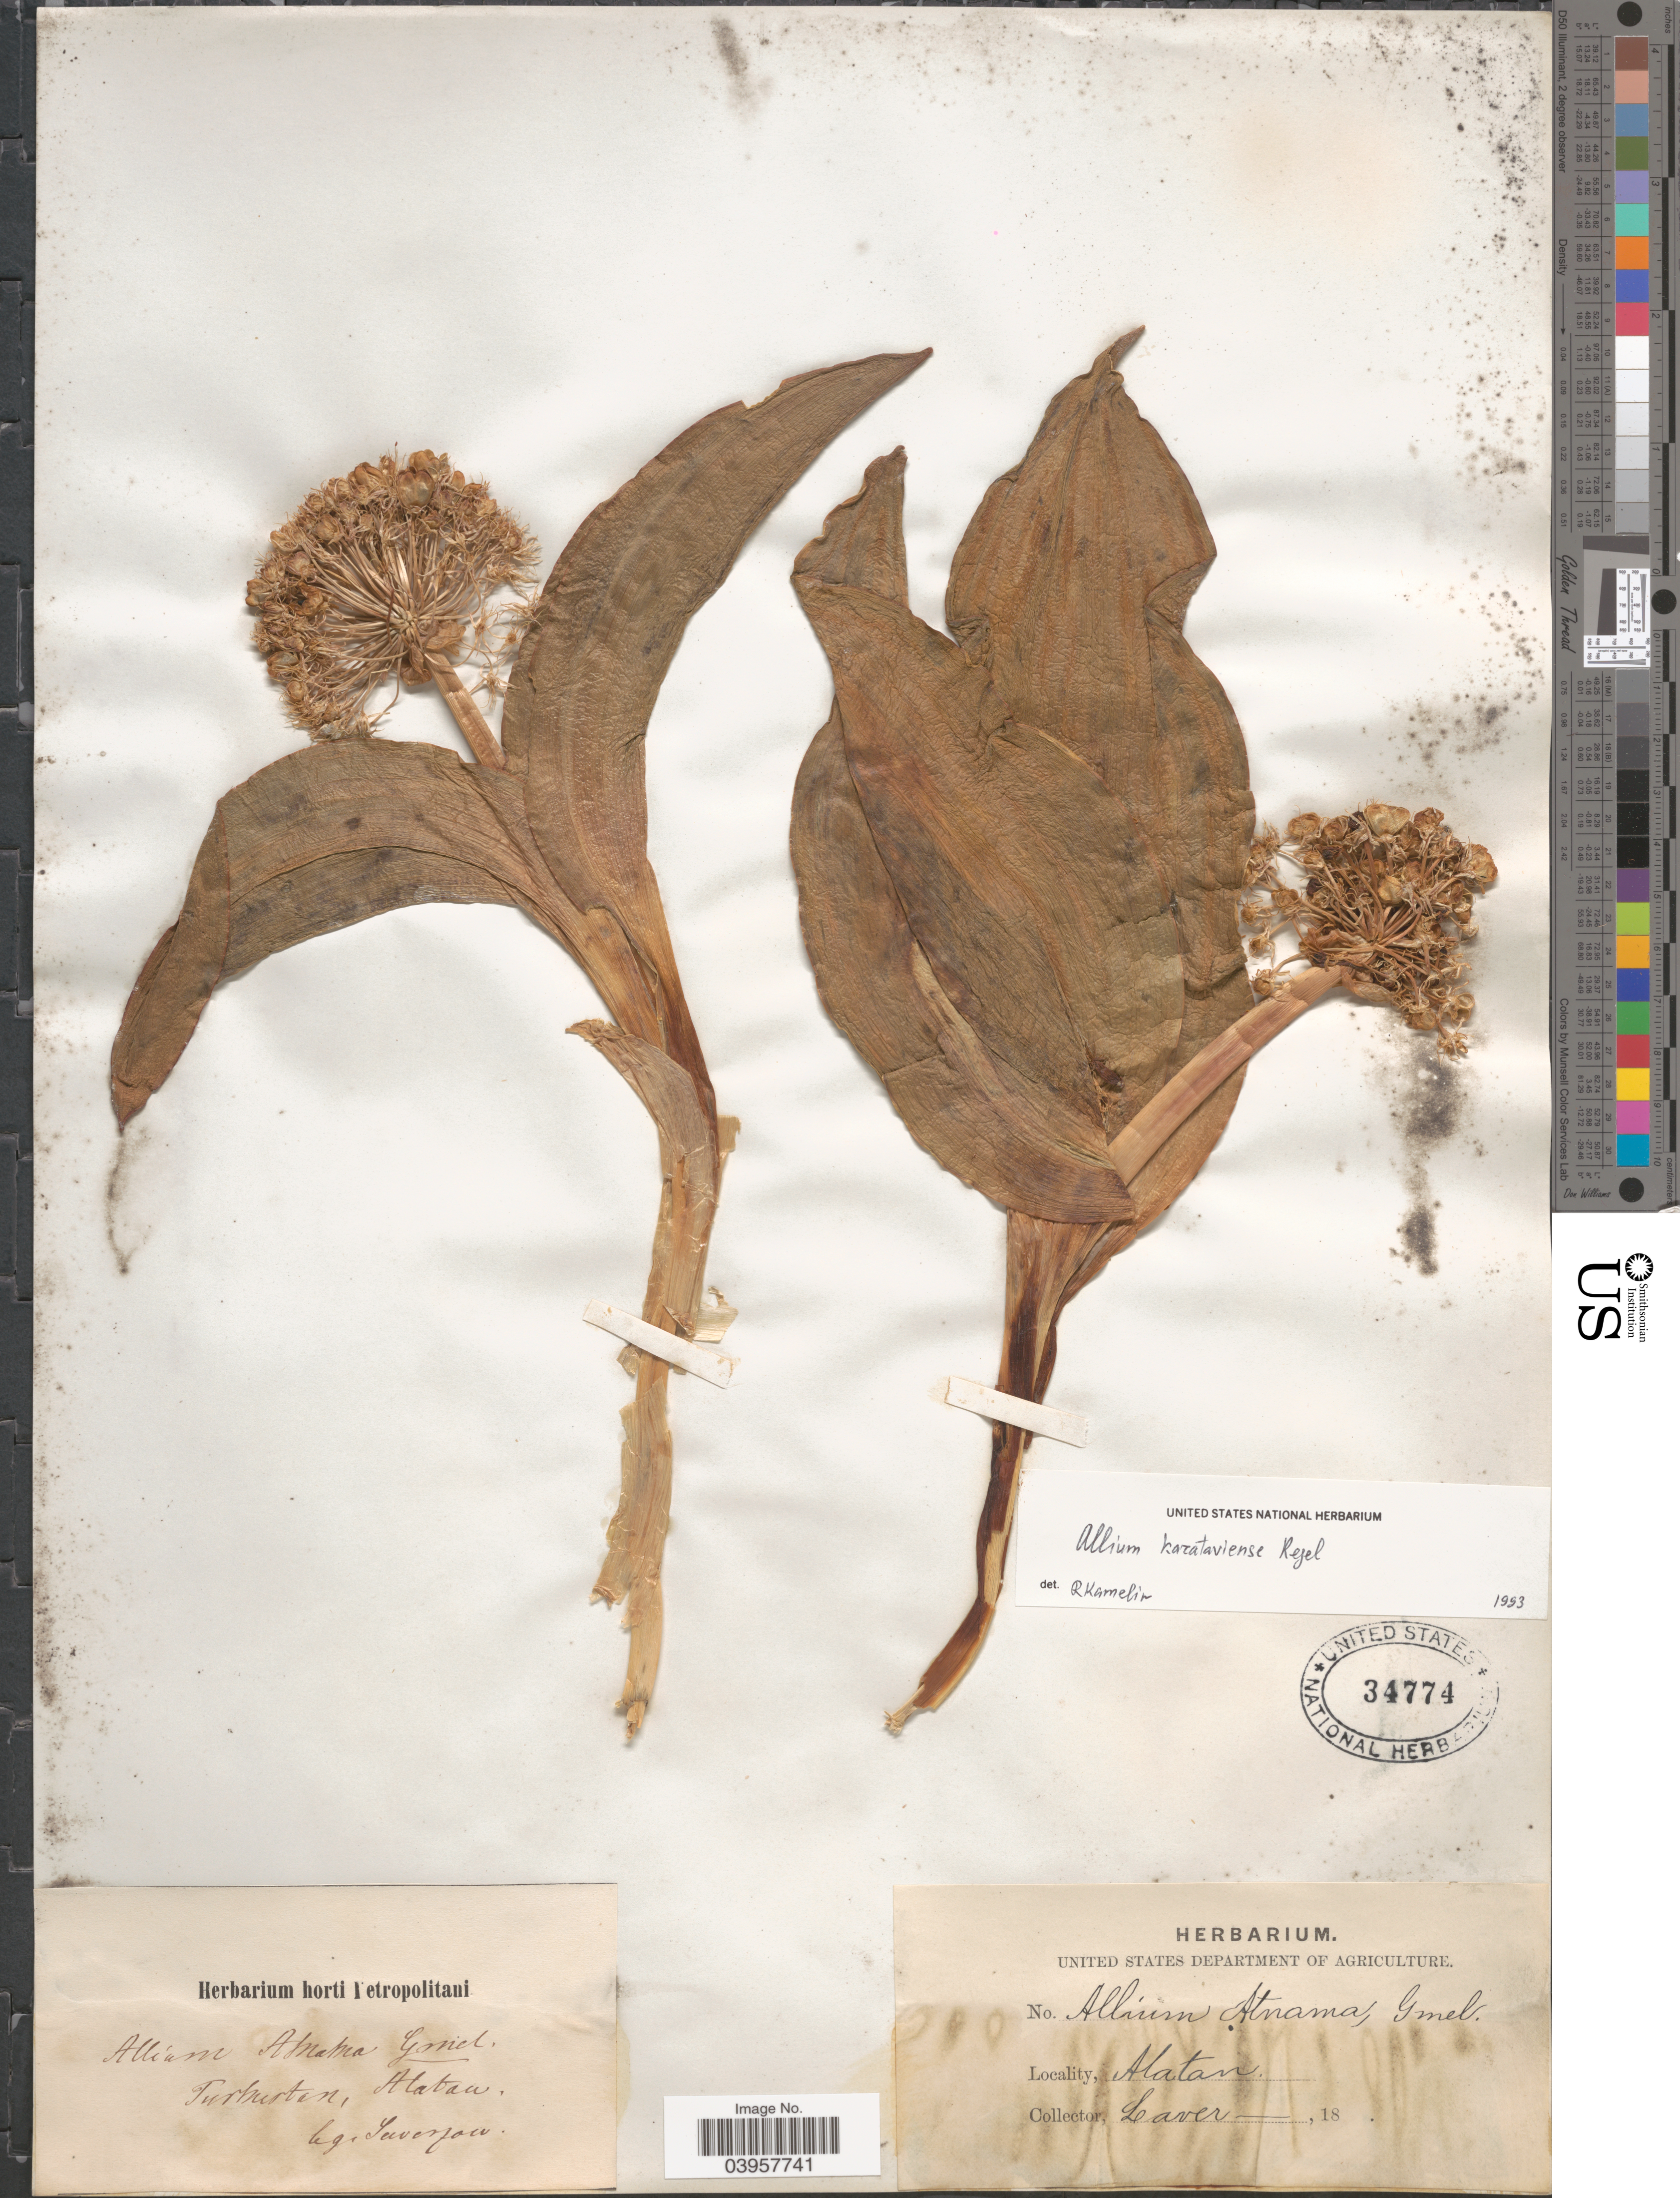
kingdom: Plantae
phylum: Tracheophyta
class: Liliopsida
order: Asparagales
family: Amaryllidaceae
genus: Allium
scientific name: Allium karataviense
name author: Regel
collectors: P. P. Semenov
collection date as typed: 18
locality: Turburtan [interpreted], Alatau.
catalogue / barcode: US 34774